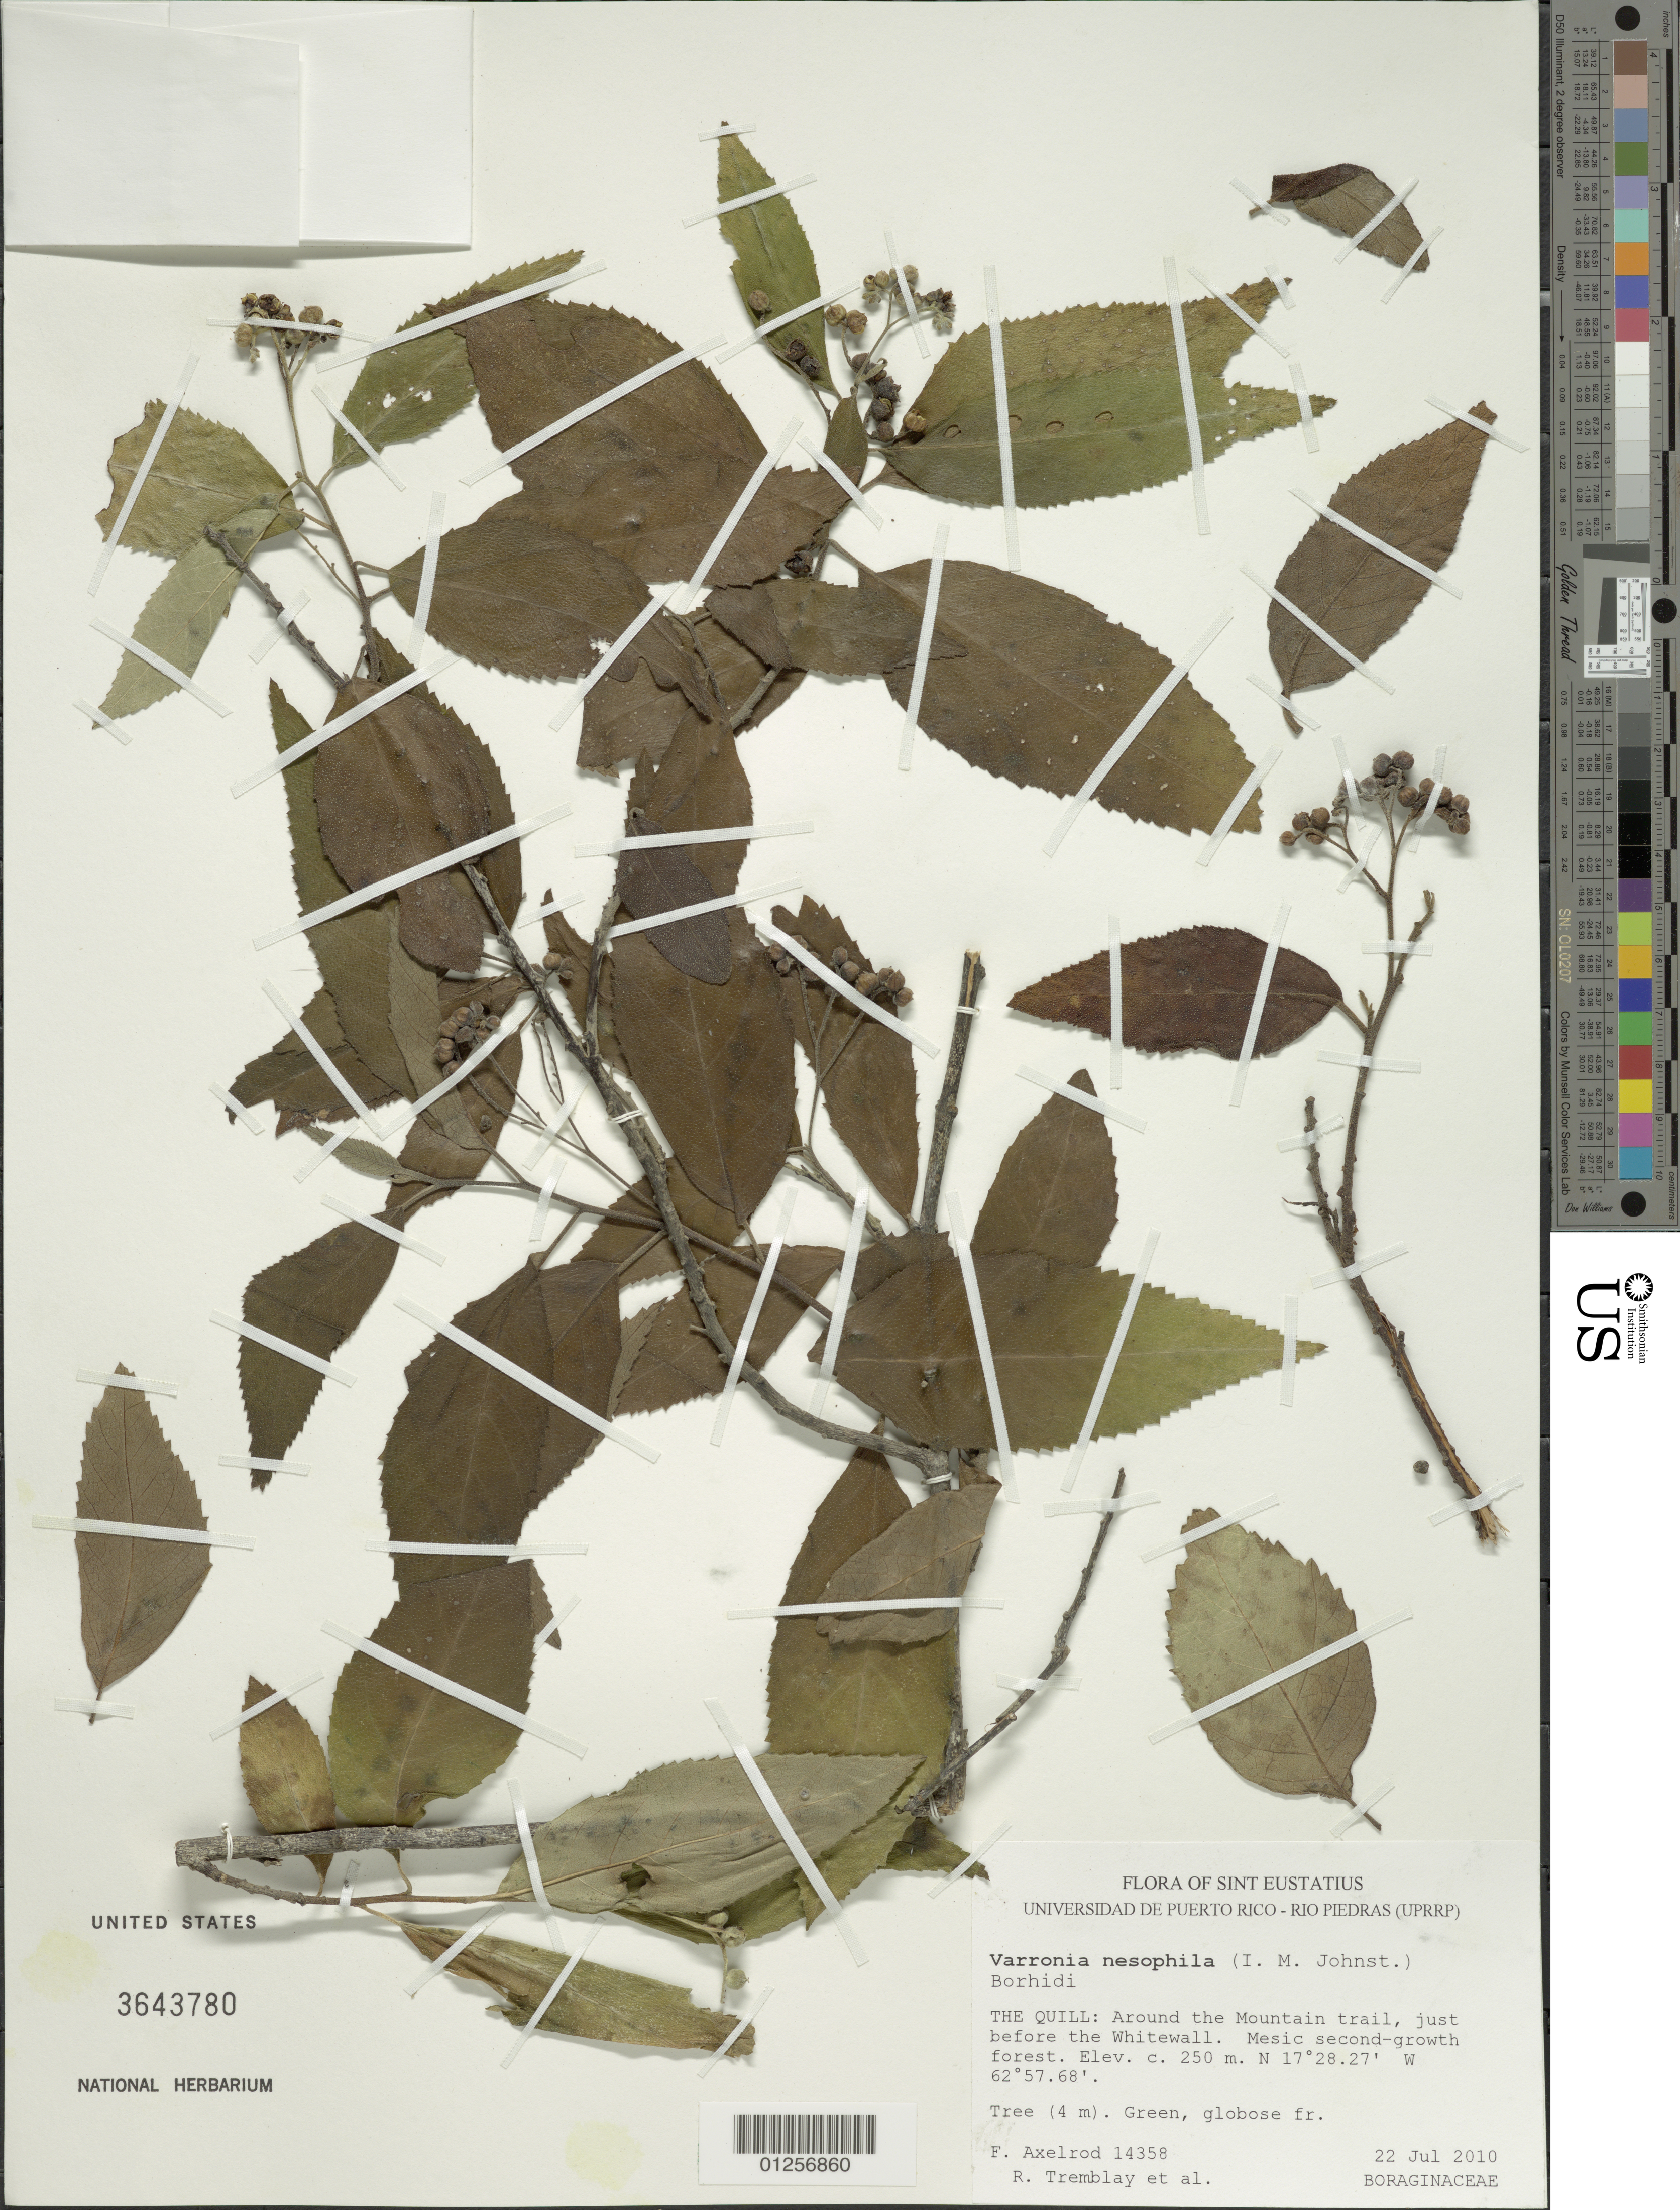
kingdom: Plantae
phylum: Tracheophyta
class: Magnoliopsida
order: Boraginales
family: Cordiaceae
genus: Varronia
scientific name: Varronia nesophila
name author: (I.M. Johnst.) Borhidi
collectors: F. S. Axelrod et al.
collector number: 14358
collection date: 2010-07-22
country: Netherlands Antilles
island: Sint Eustatius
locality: The Quill, Around the Mountain Trail, just before Whitewall.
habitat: Mesic second-growth forest.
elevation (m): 250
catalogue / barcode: US 3643780